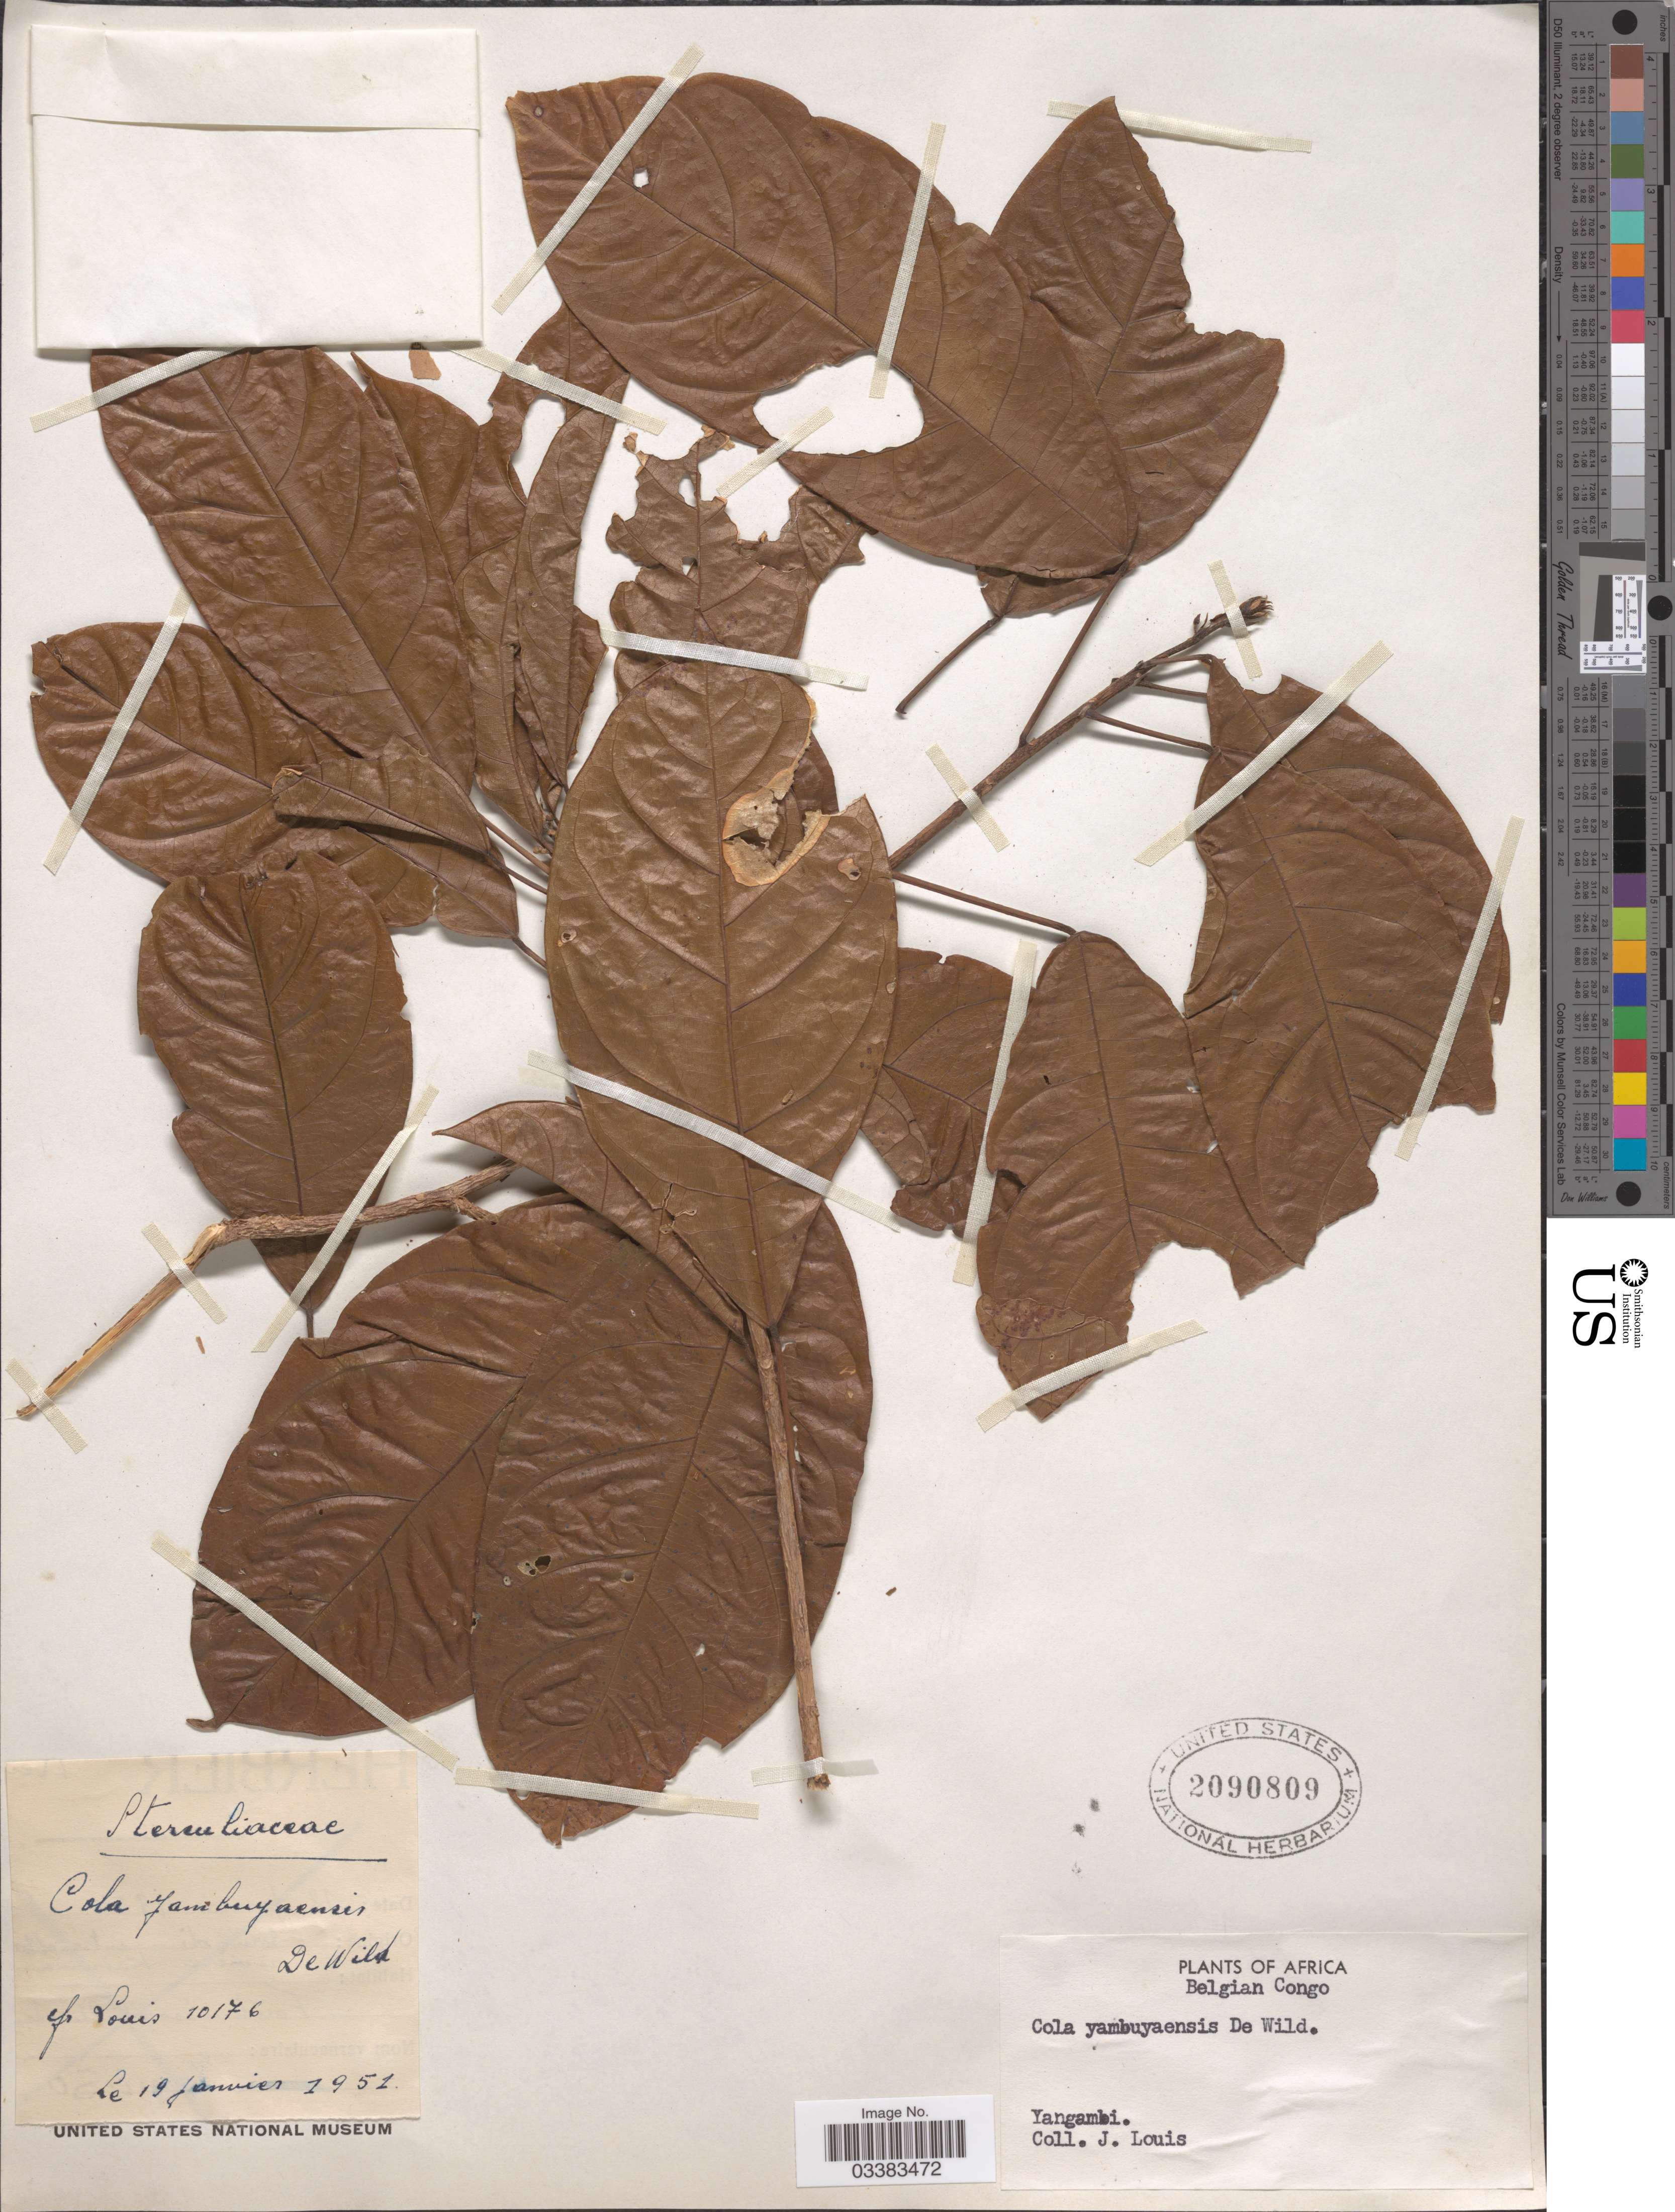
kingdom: Plantae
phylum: Tracheophyta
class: Magnoliopsida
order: Malvales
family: Malvaceae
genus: Cola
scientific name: Cola yambuyaensis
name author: De Wild.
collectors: J. Louis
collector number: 10176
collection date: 1951-01-19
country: Congo, Democratic Republic of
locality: Belgian Congo. Yangambi.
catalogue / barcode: US 2090809